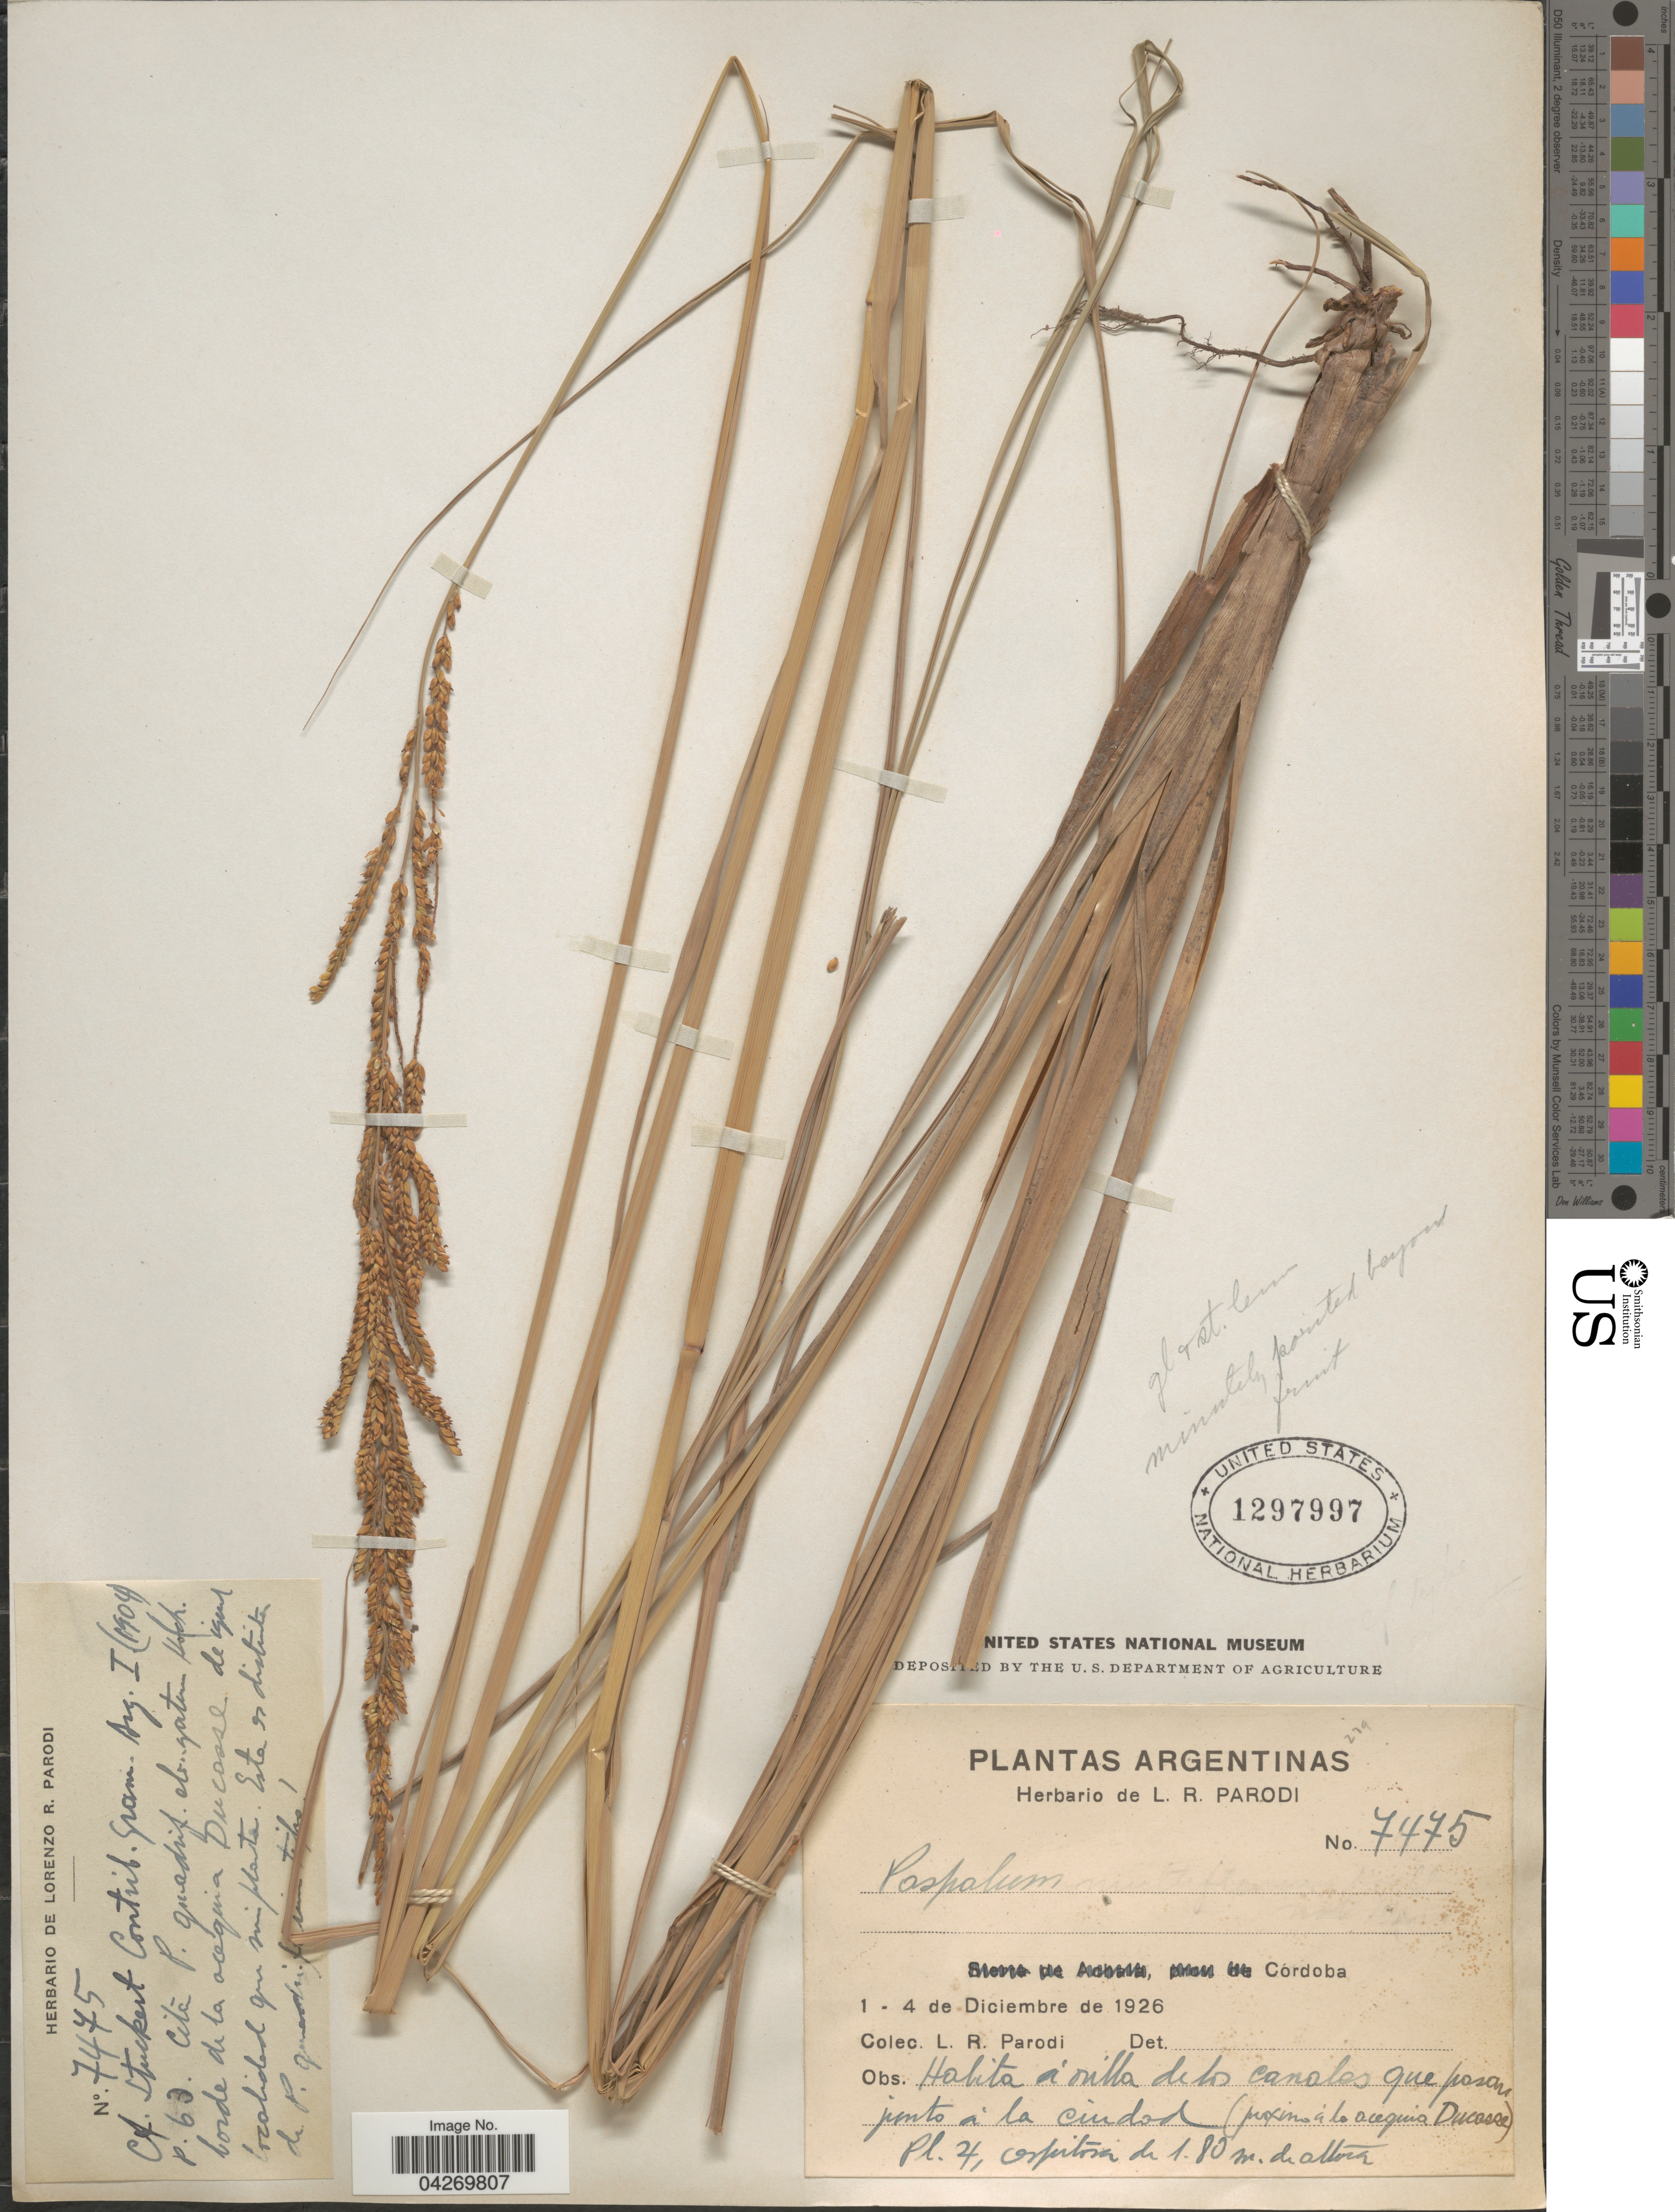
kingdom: Plantae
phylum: Tracheophyta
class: Liliopsida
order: Poales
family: Poaceae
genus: Paspalum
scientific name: Paspalum exaltatum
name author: J. Presl in C. Presl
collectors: L. R. Parodi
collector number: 7475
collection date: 1926-12-01/1926-12-04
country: Argentina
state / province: Cordoba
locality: Córdoba.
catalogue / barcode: US 1297997